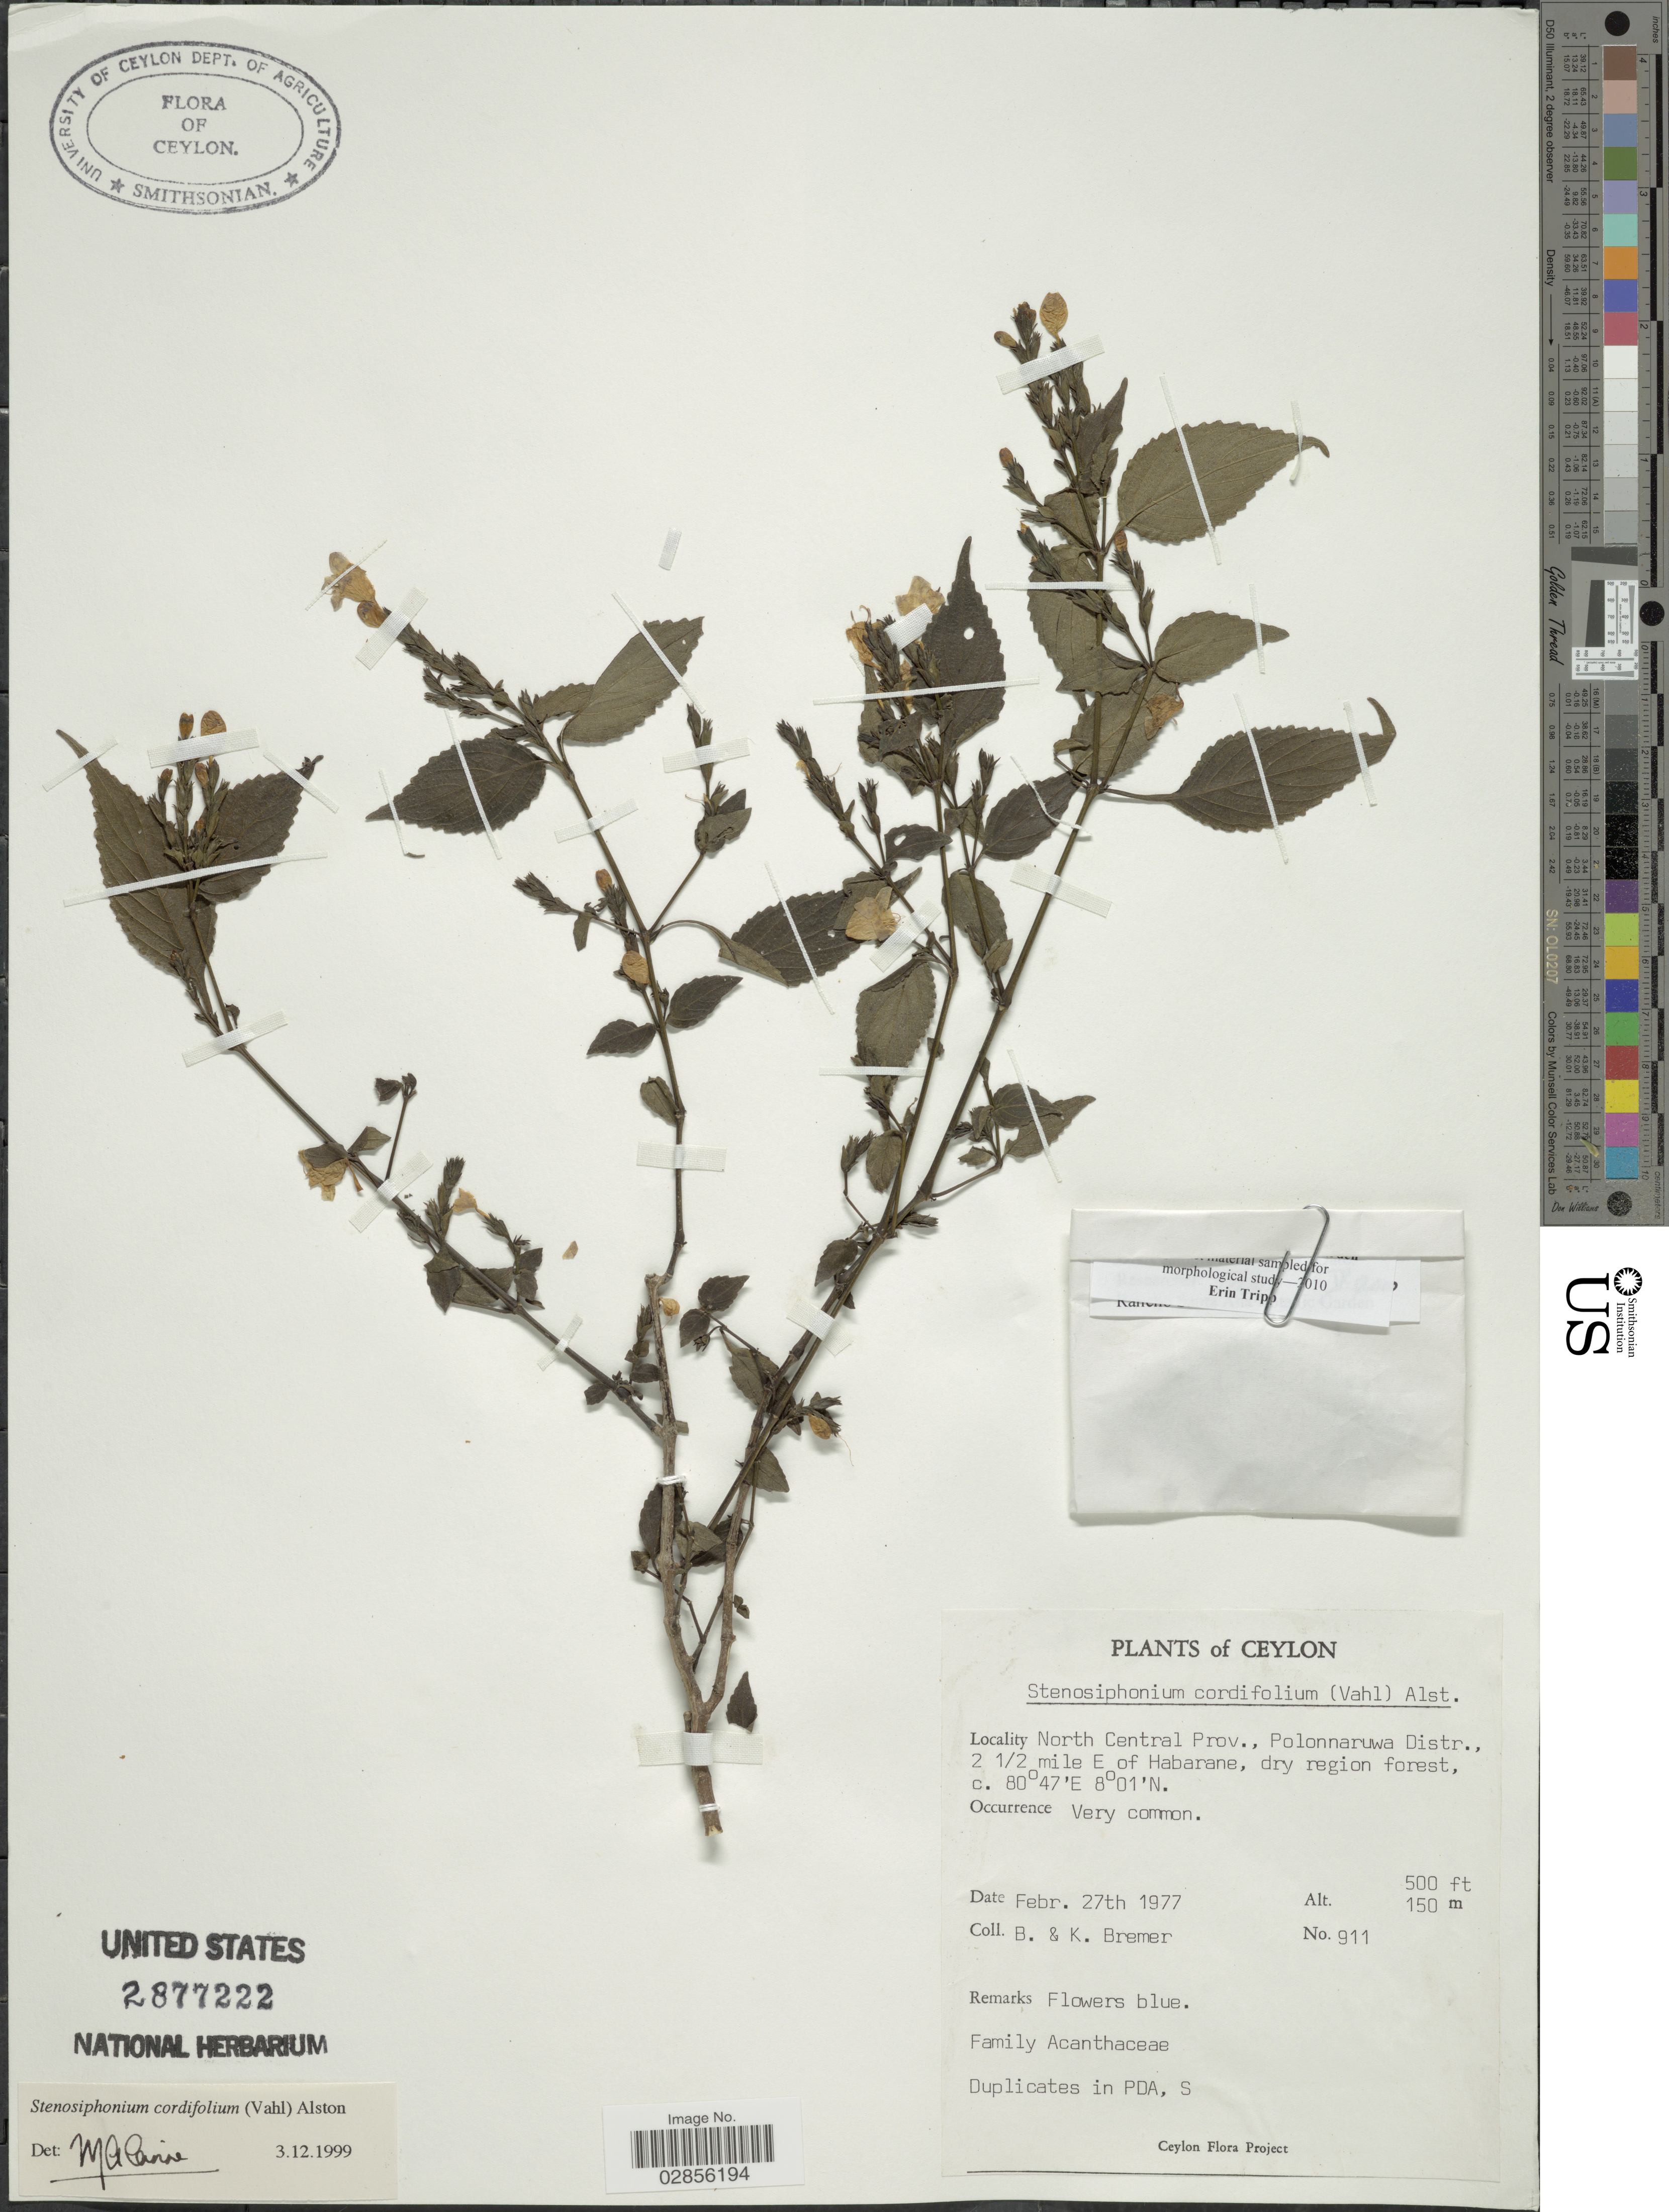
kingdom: Plantae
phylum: Tracheophyta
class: Magnoliopsida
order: Lamiales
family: Acanthaceae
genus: Stenosiphonium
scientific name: Stenosiphonium cordifolium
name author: (Vahl) Alston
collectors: B. Bremer & K. Bremer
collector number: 911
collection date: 1977-02-27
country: Sri Lanka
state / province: North Central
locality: Ceylon. Polonnaruwa Distr., 2½ mile E of Habarane.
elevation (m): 152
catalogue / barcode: US 2877222